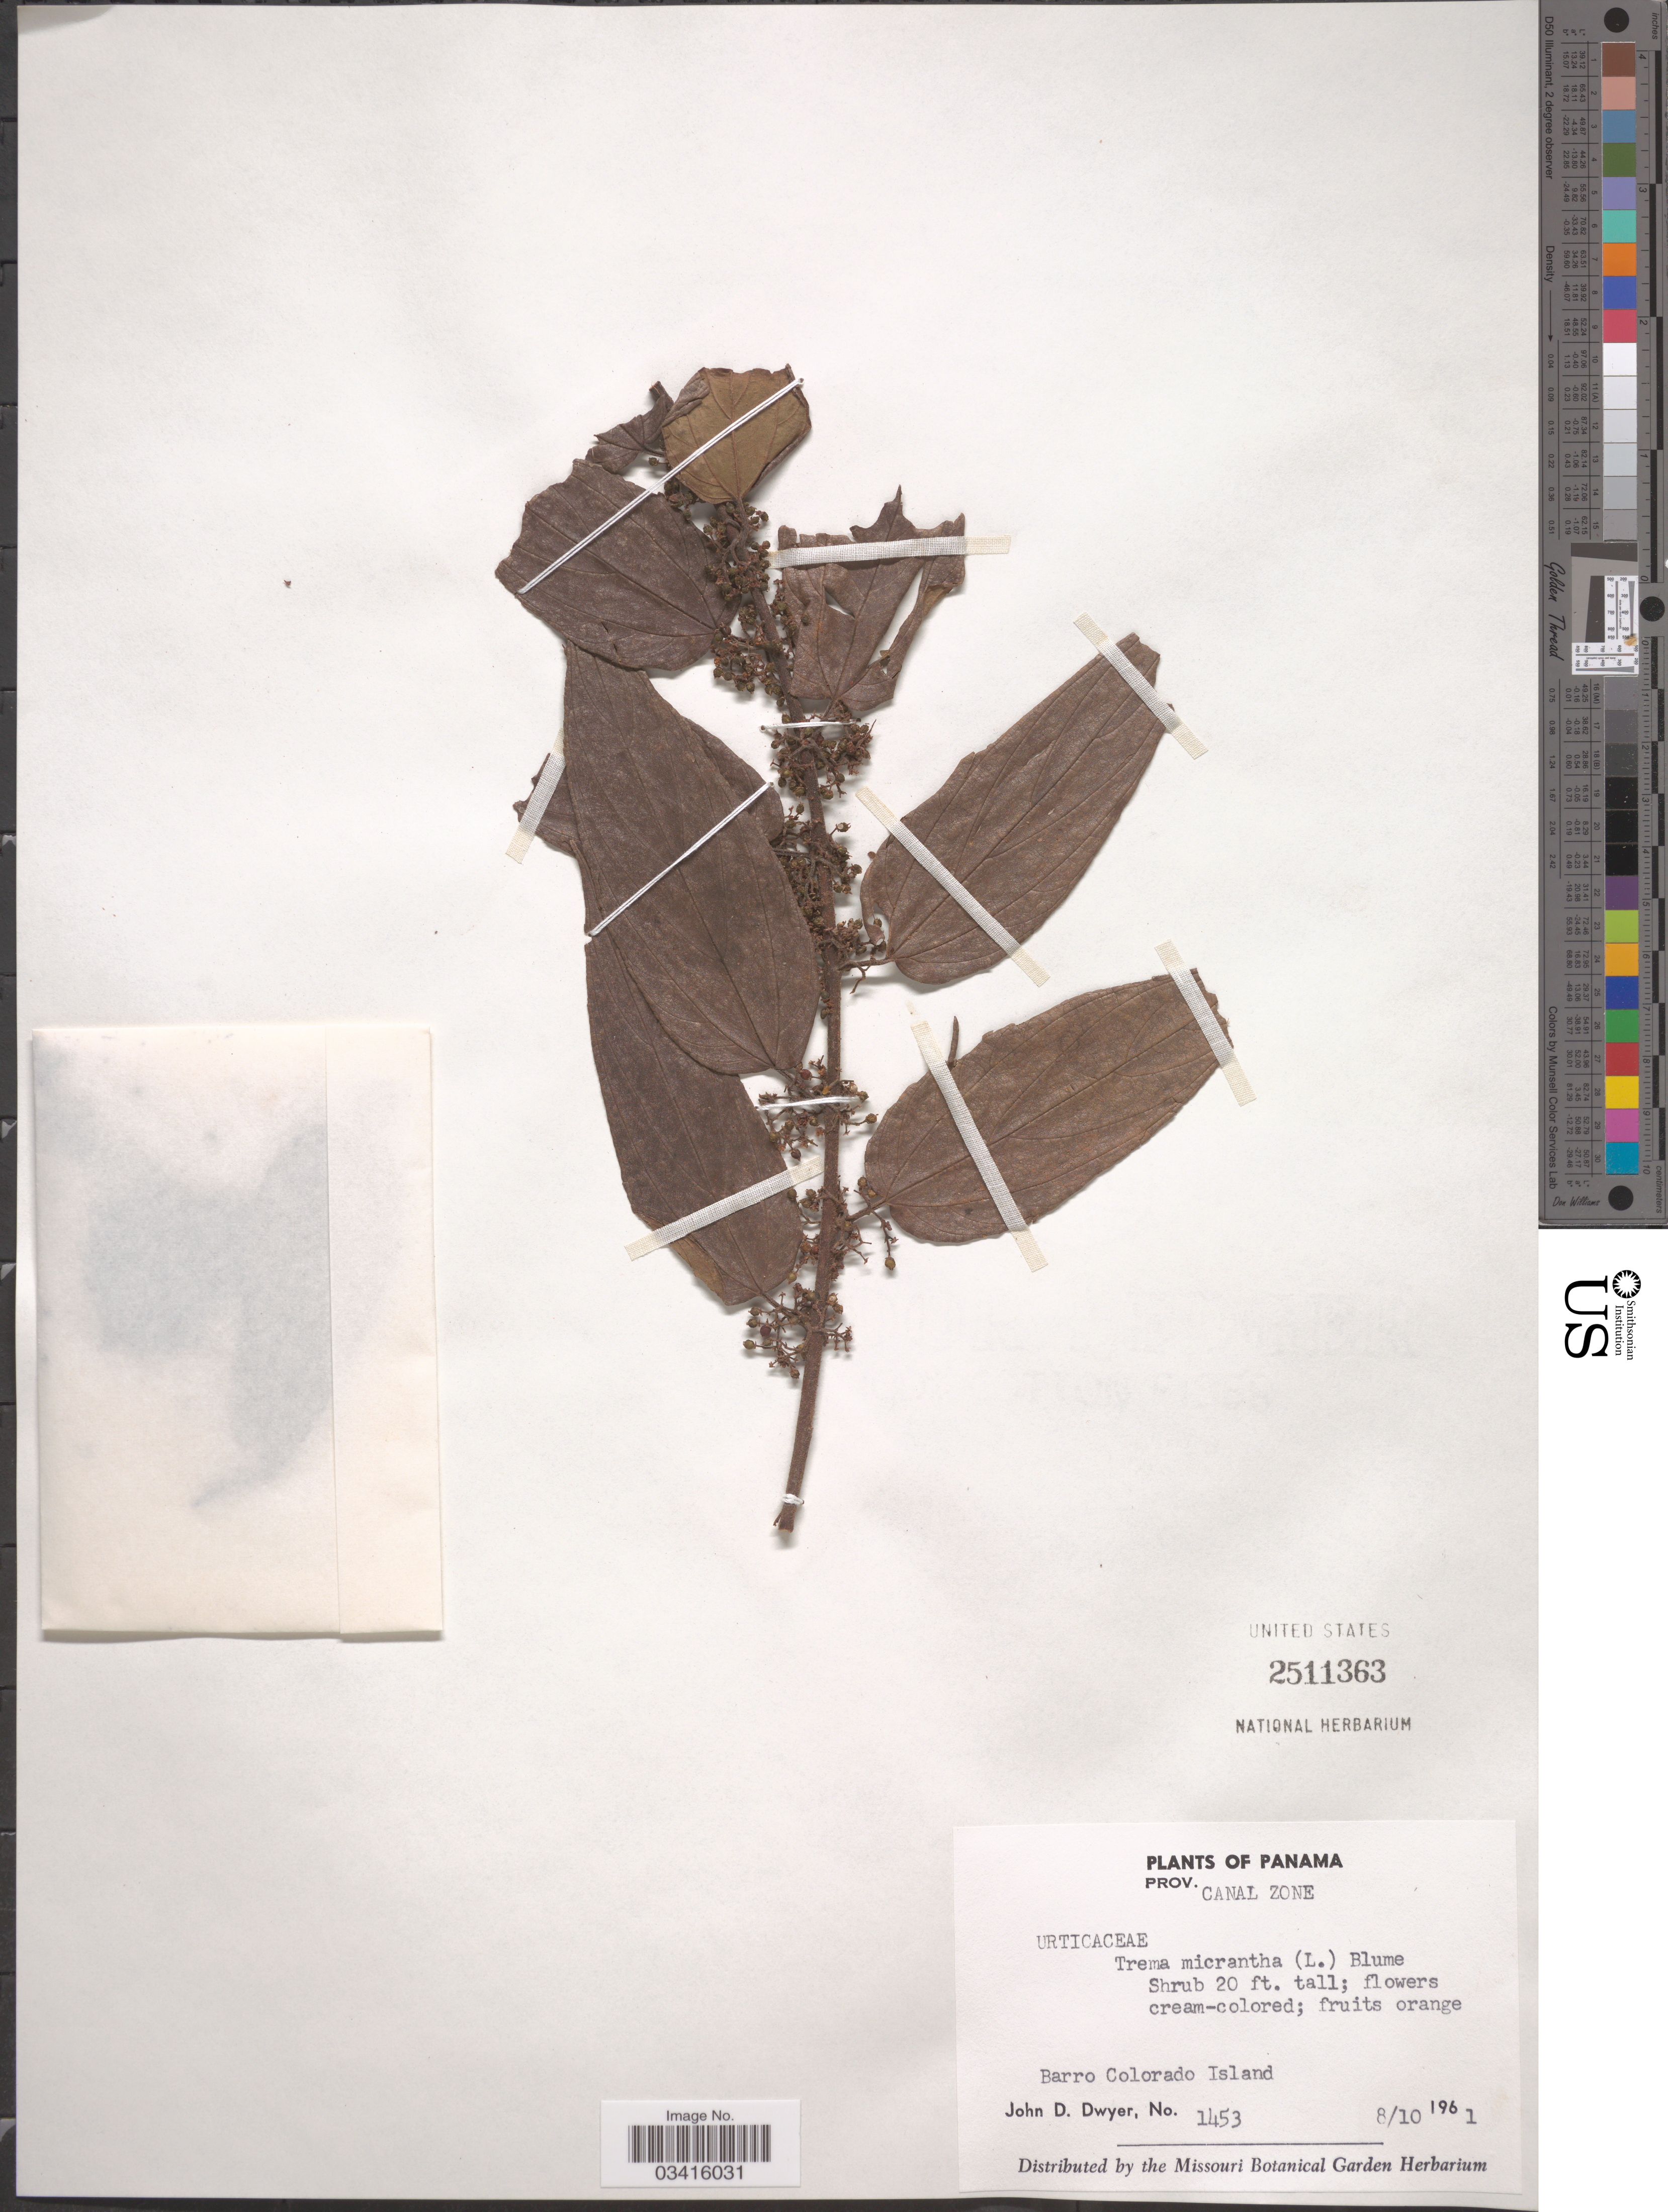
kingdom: Plantae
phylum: Tracheophyta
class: Magnoliopsida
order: Rosales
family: Cannabaceae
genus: Trema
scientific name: Trema micranthum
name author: (L.) Blume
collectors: J. D. Dwyer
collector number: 1453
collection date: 1961-10-08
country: Panama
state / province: Panamá Oeste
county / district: Canal Zone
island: Barro Colorado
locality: Prov. Canal Zone. Barro Colorado Island.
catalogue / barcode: US 2511363